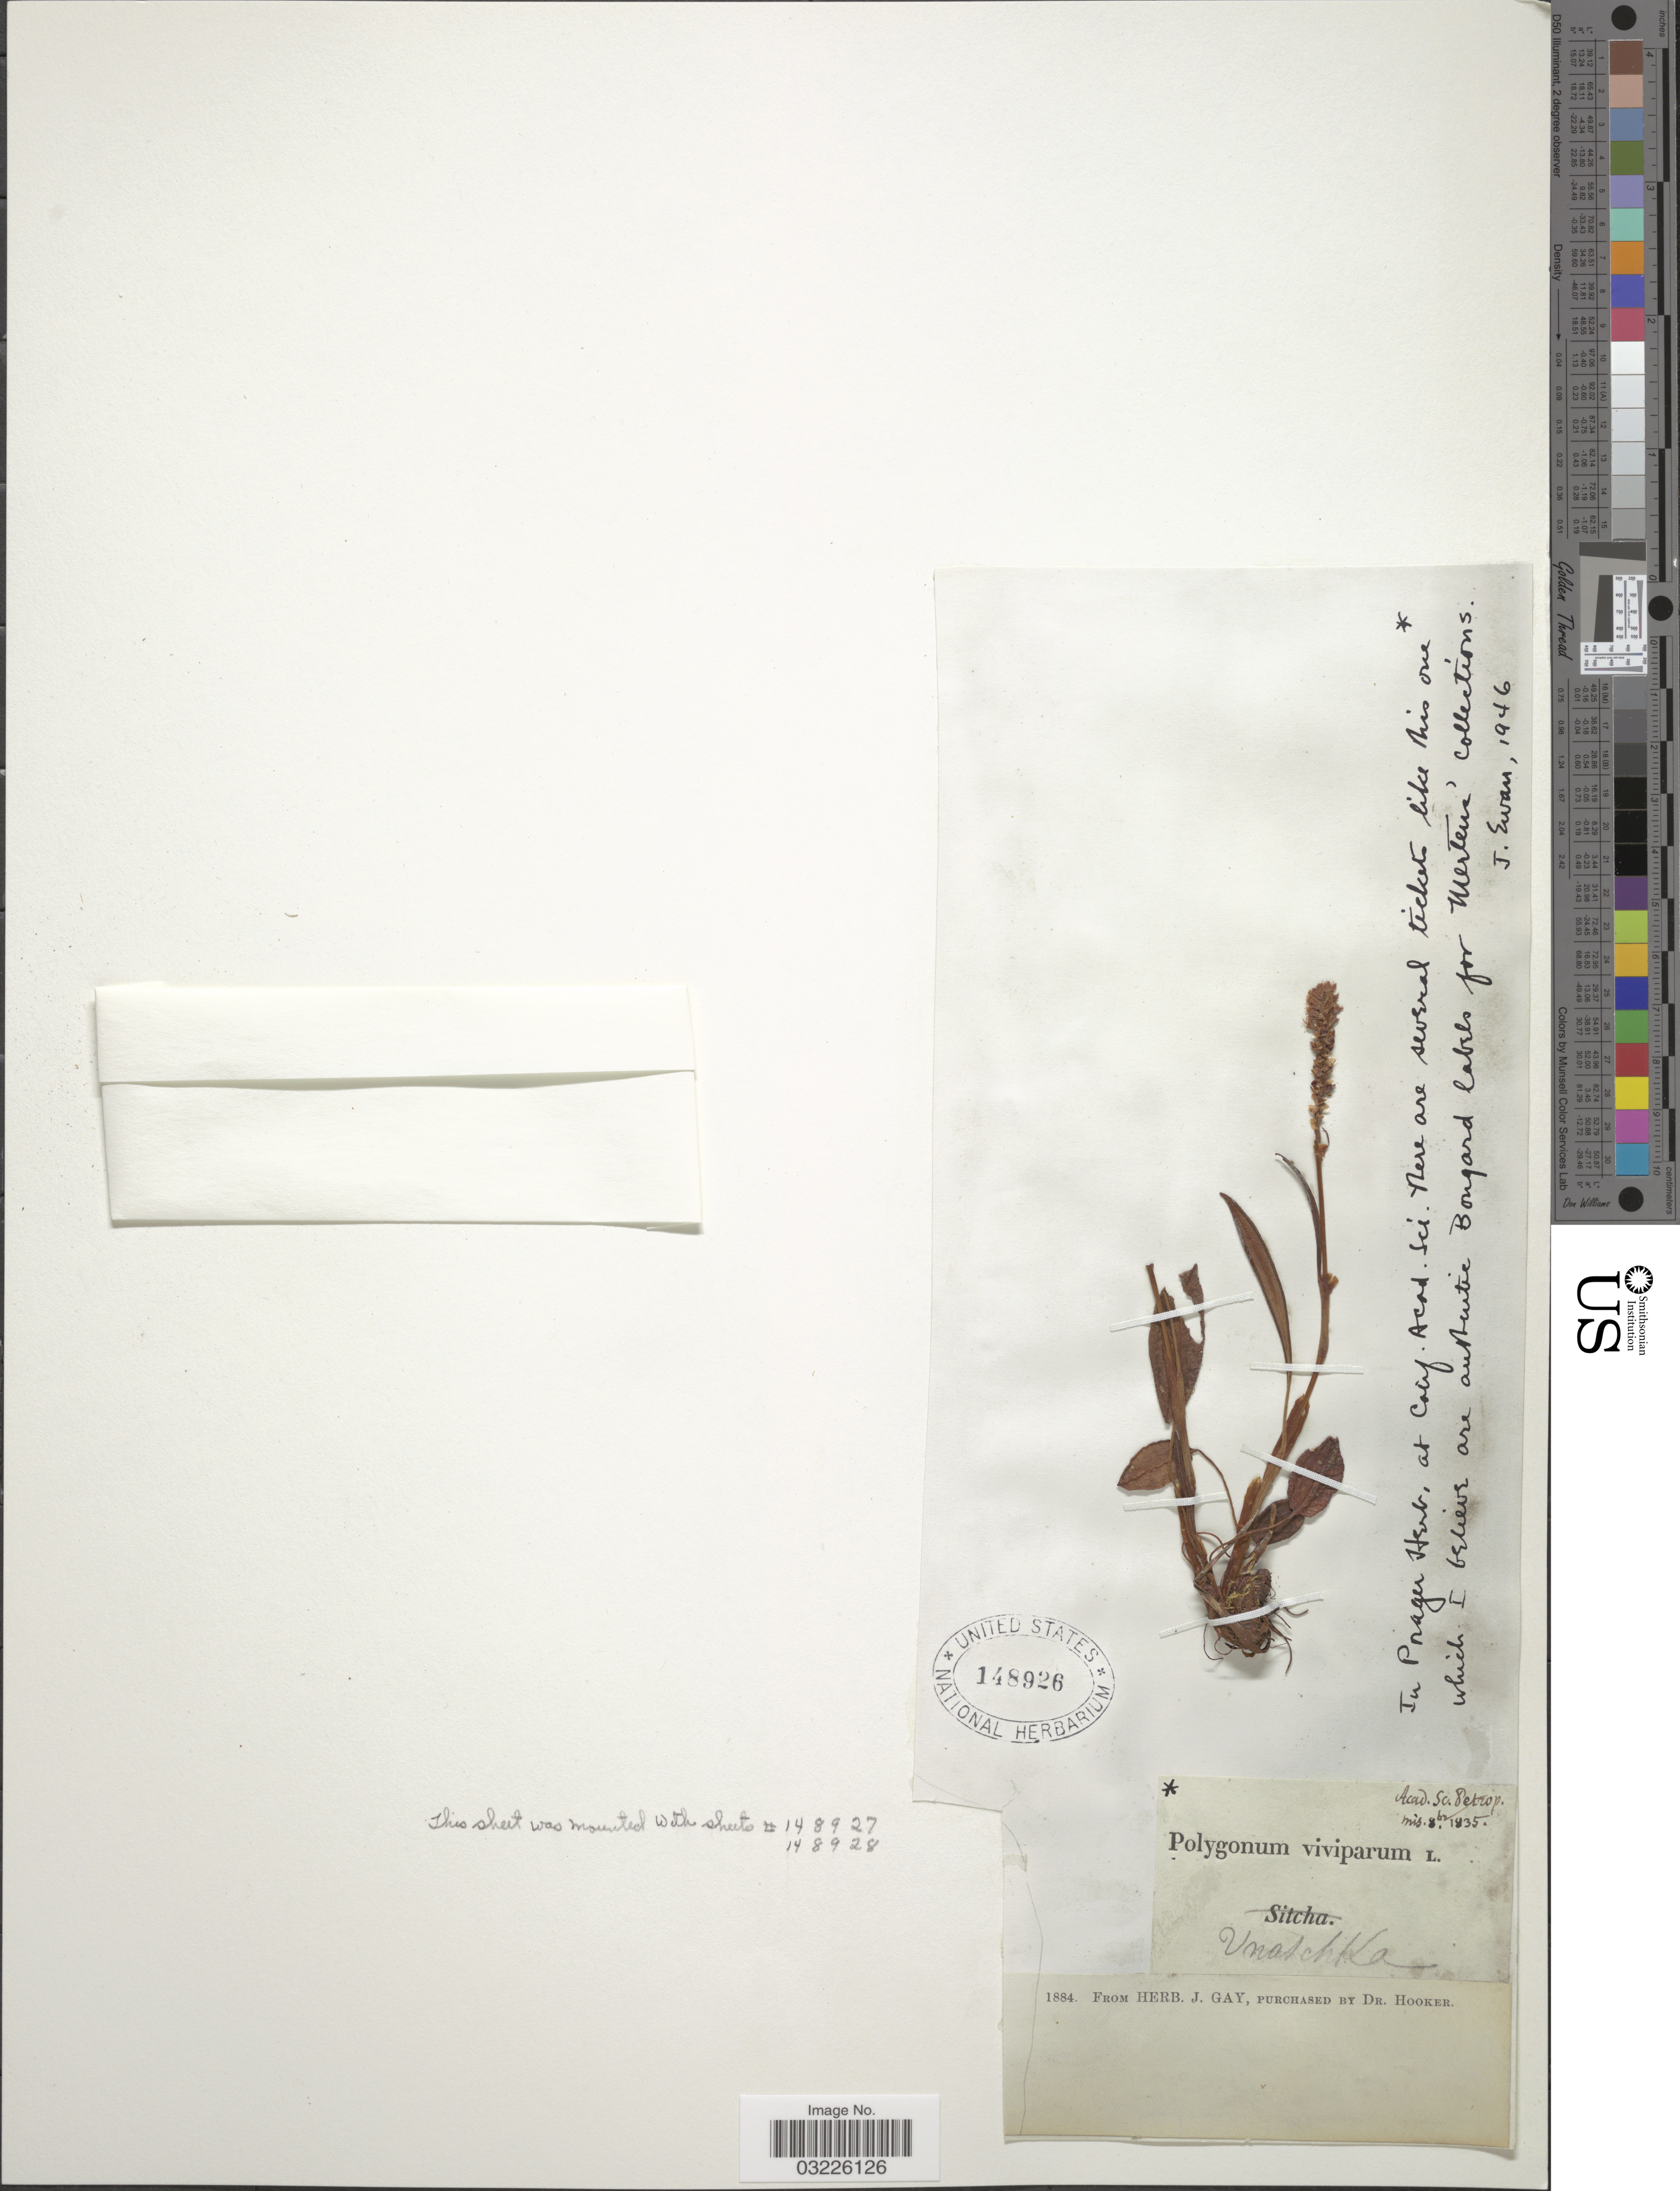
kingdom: Plantae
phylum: Tracheophyta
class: Magnoliopsida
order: Caryophyllales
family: Polygonaceae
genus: Bistorta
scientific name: Bistorta vivipara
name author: (L.) Delarbre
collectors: ex herb. J. Gay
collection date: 1884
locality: Unatchka [interpreted].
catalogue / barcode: US 148926